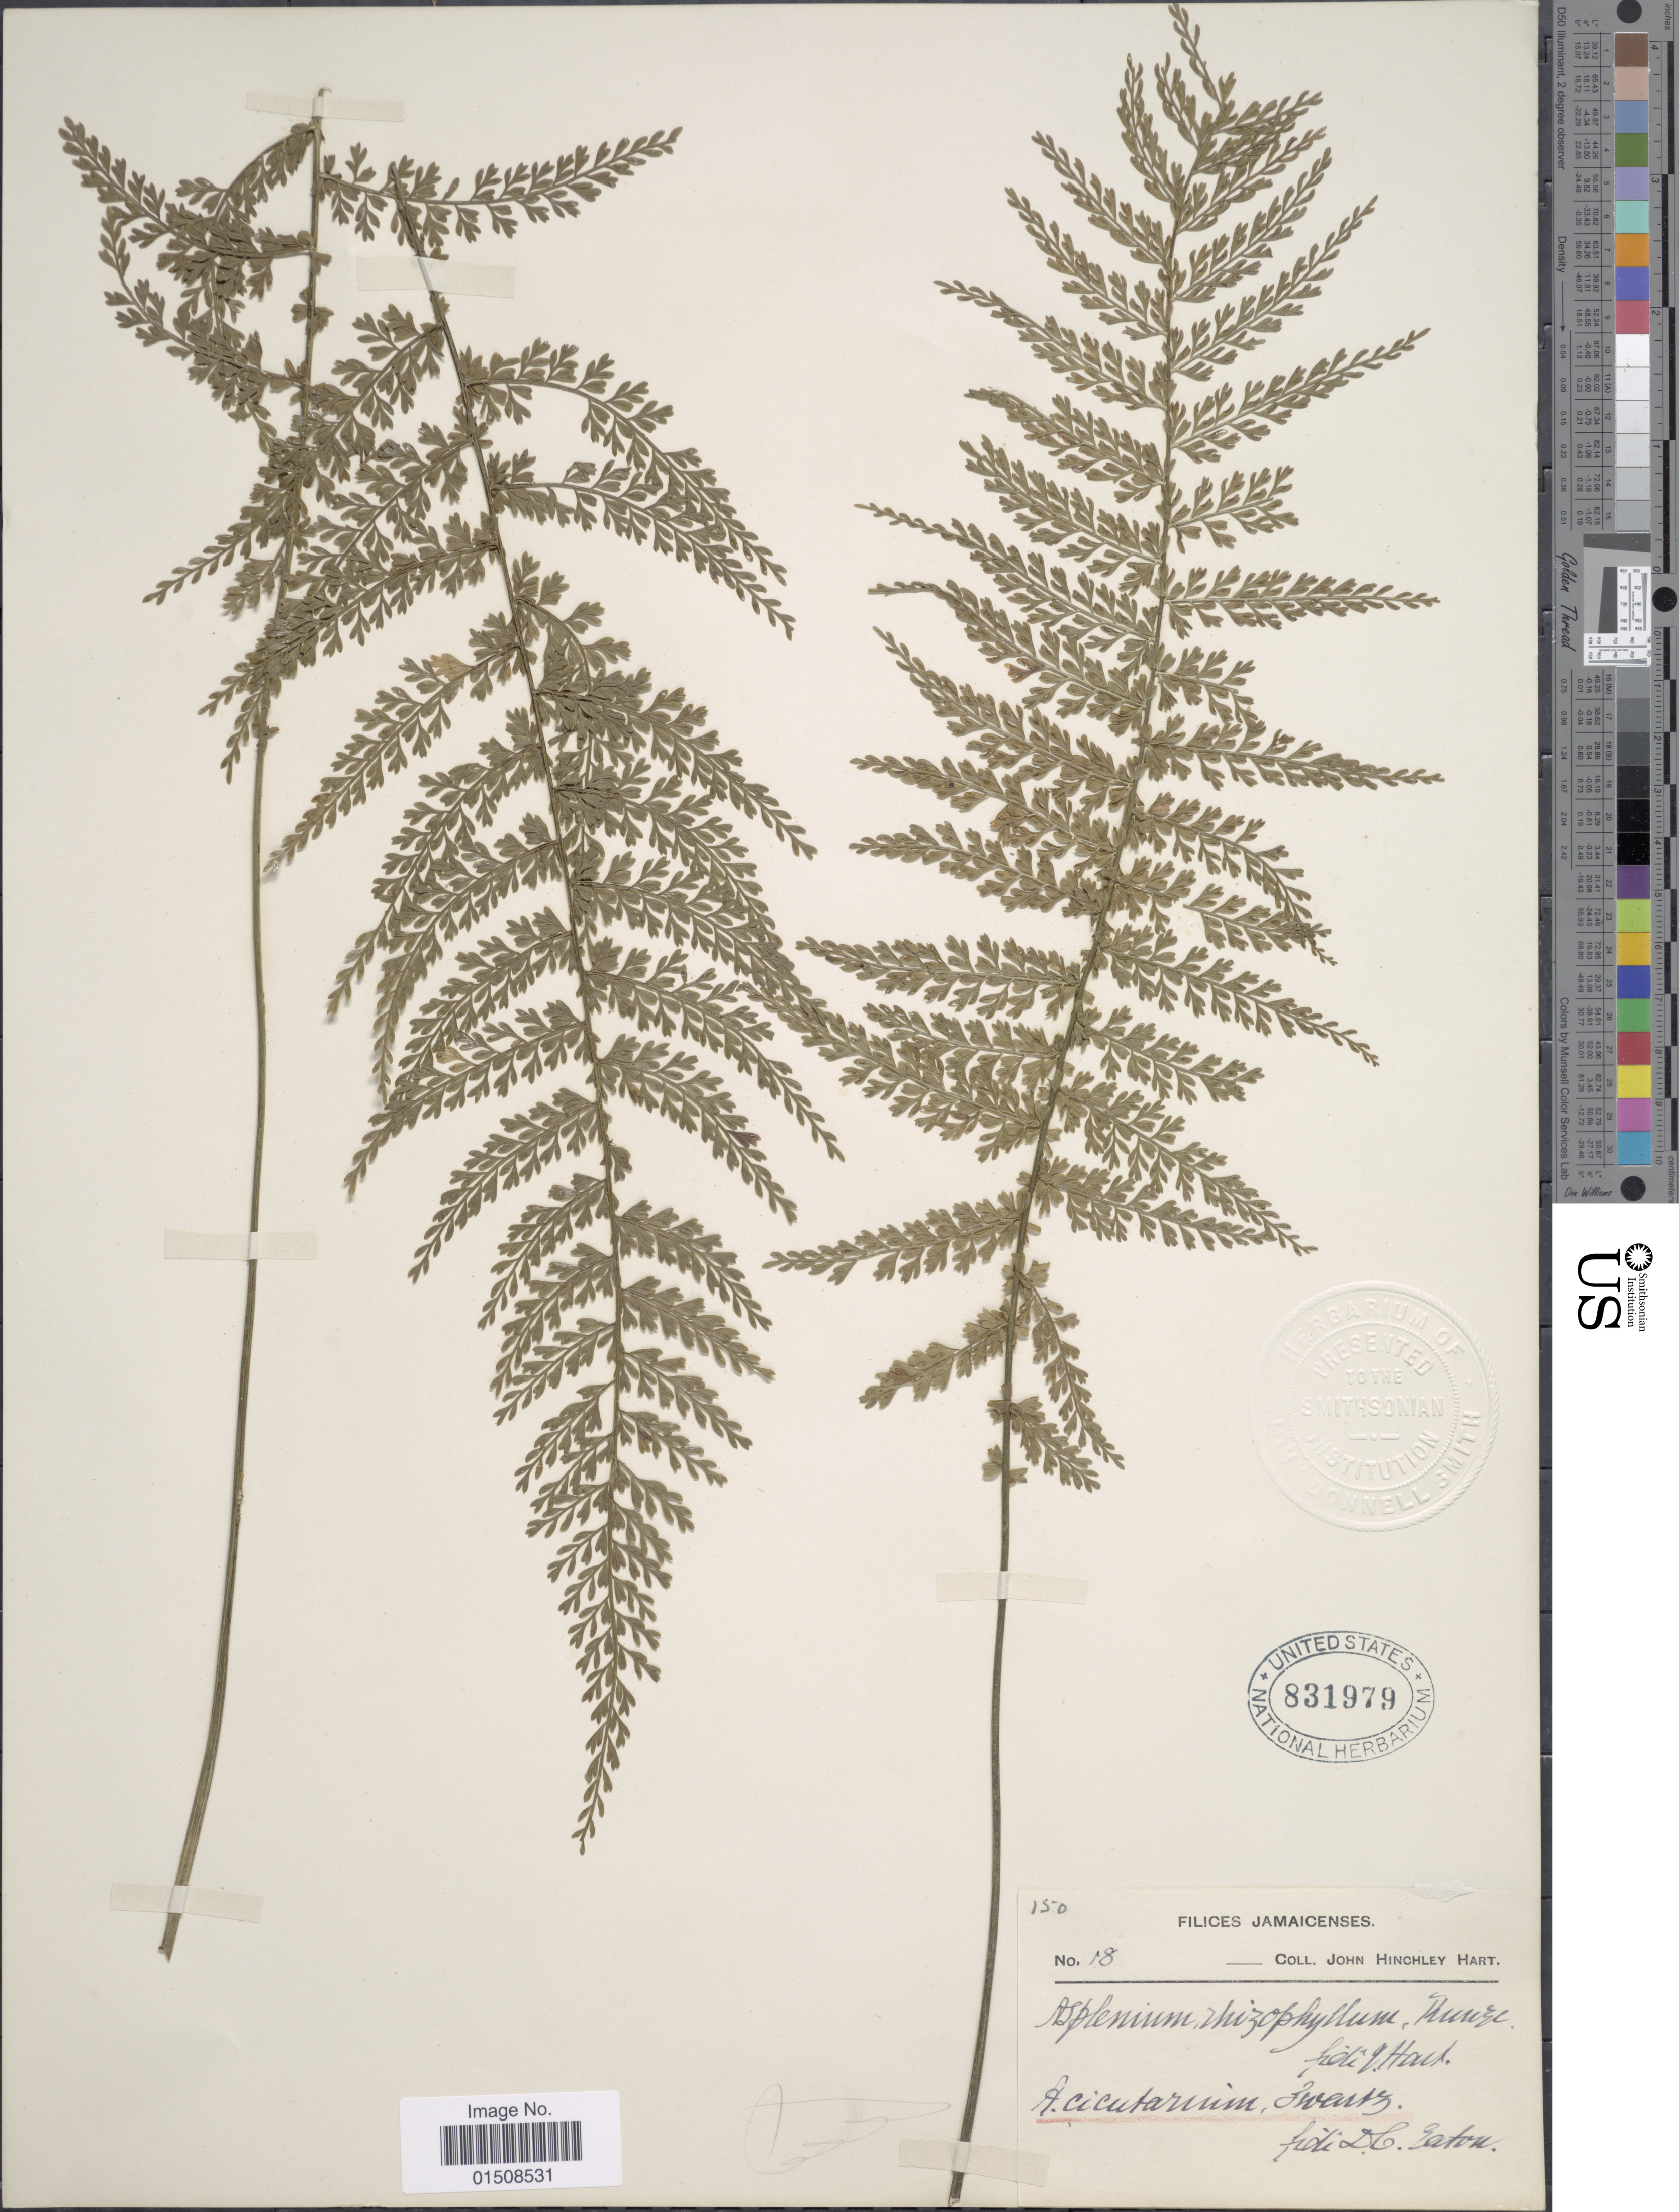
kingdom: Plantae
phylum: Tracheophyta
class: Polypodiopsida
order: Polypodiales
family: Aspleniaceae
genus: Asplenium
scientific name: Asplenium cristatum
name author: Lam.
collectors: J. H. Hart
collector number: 18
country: Jamaica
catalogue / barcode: US 831979